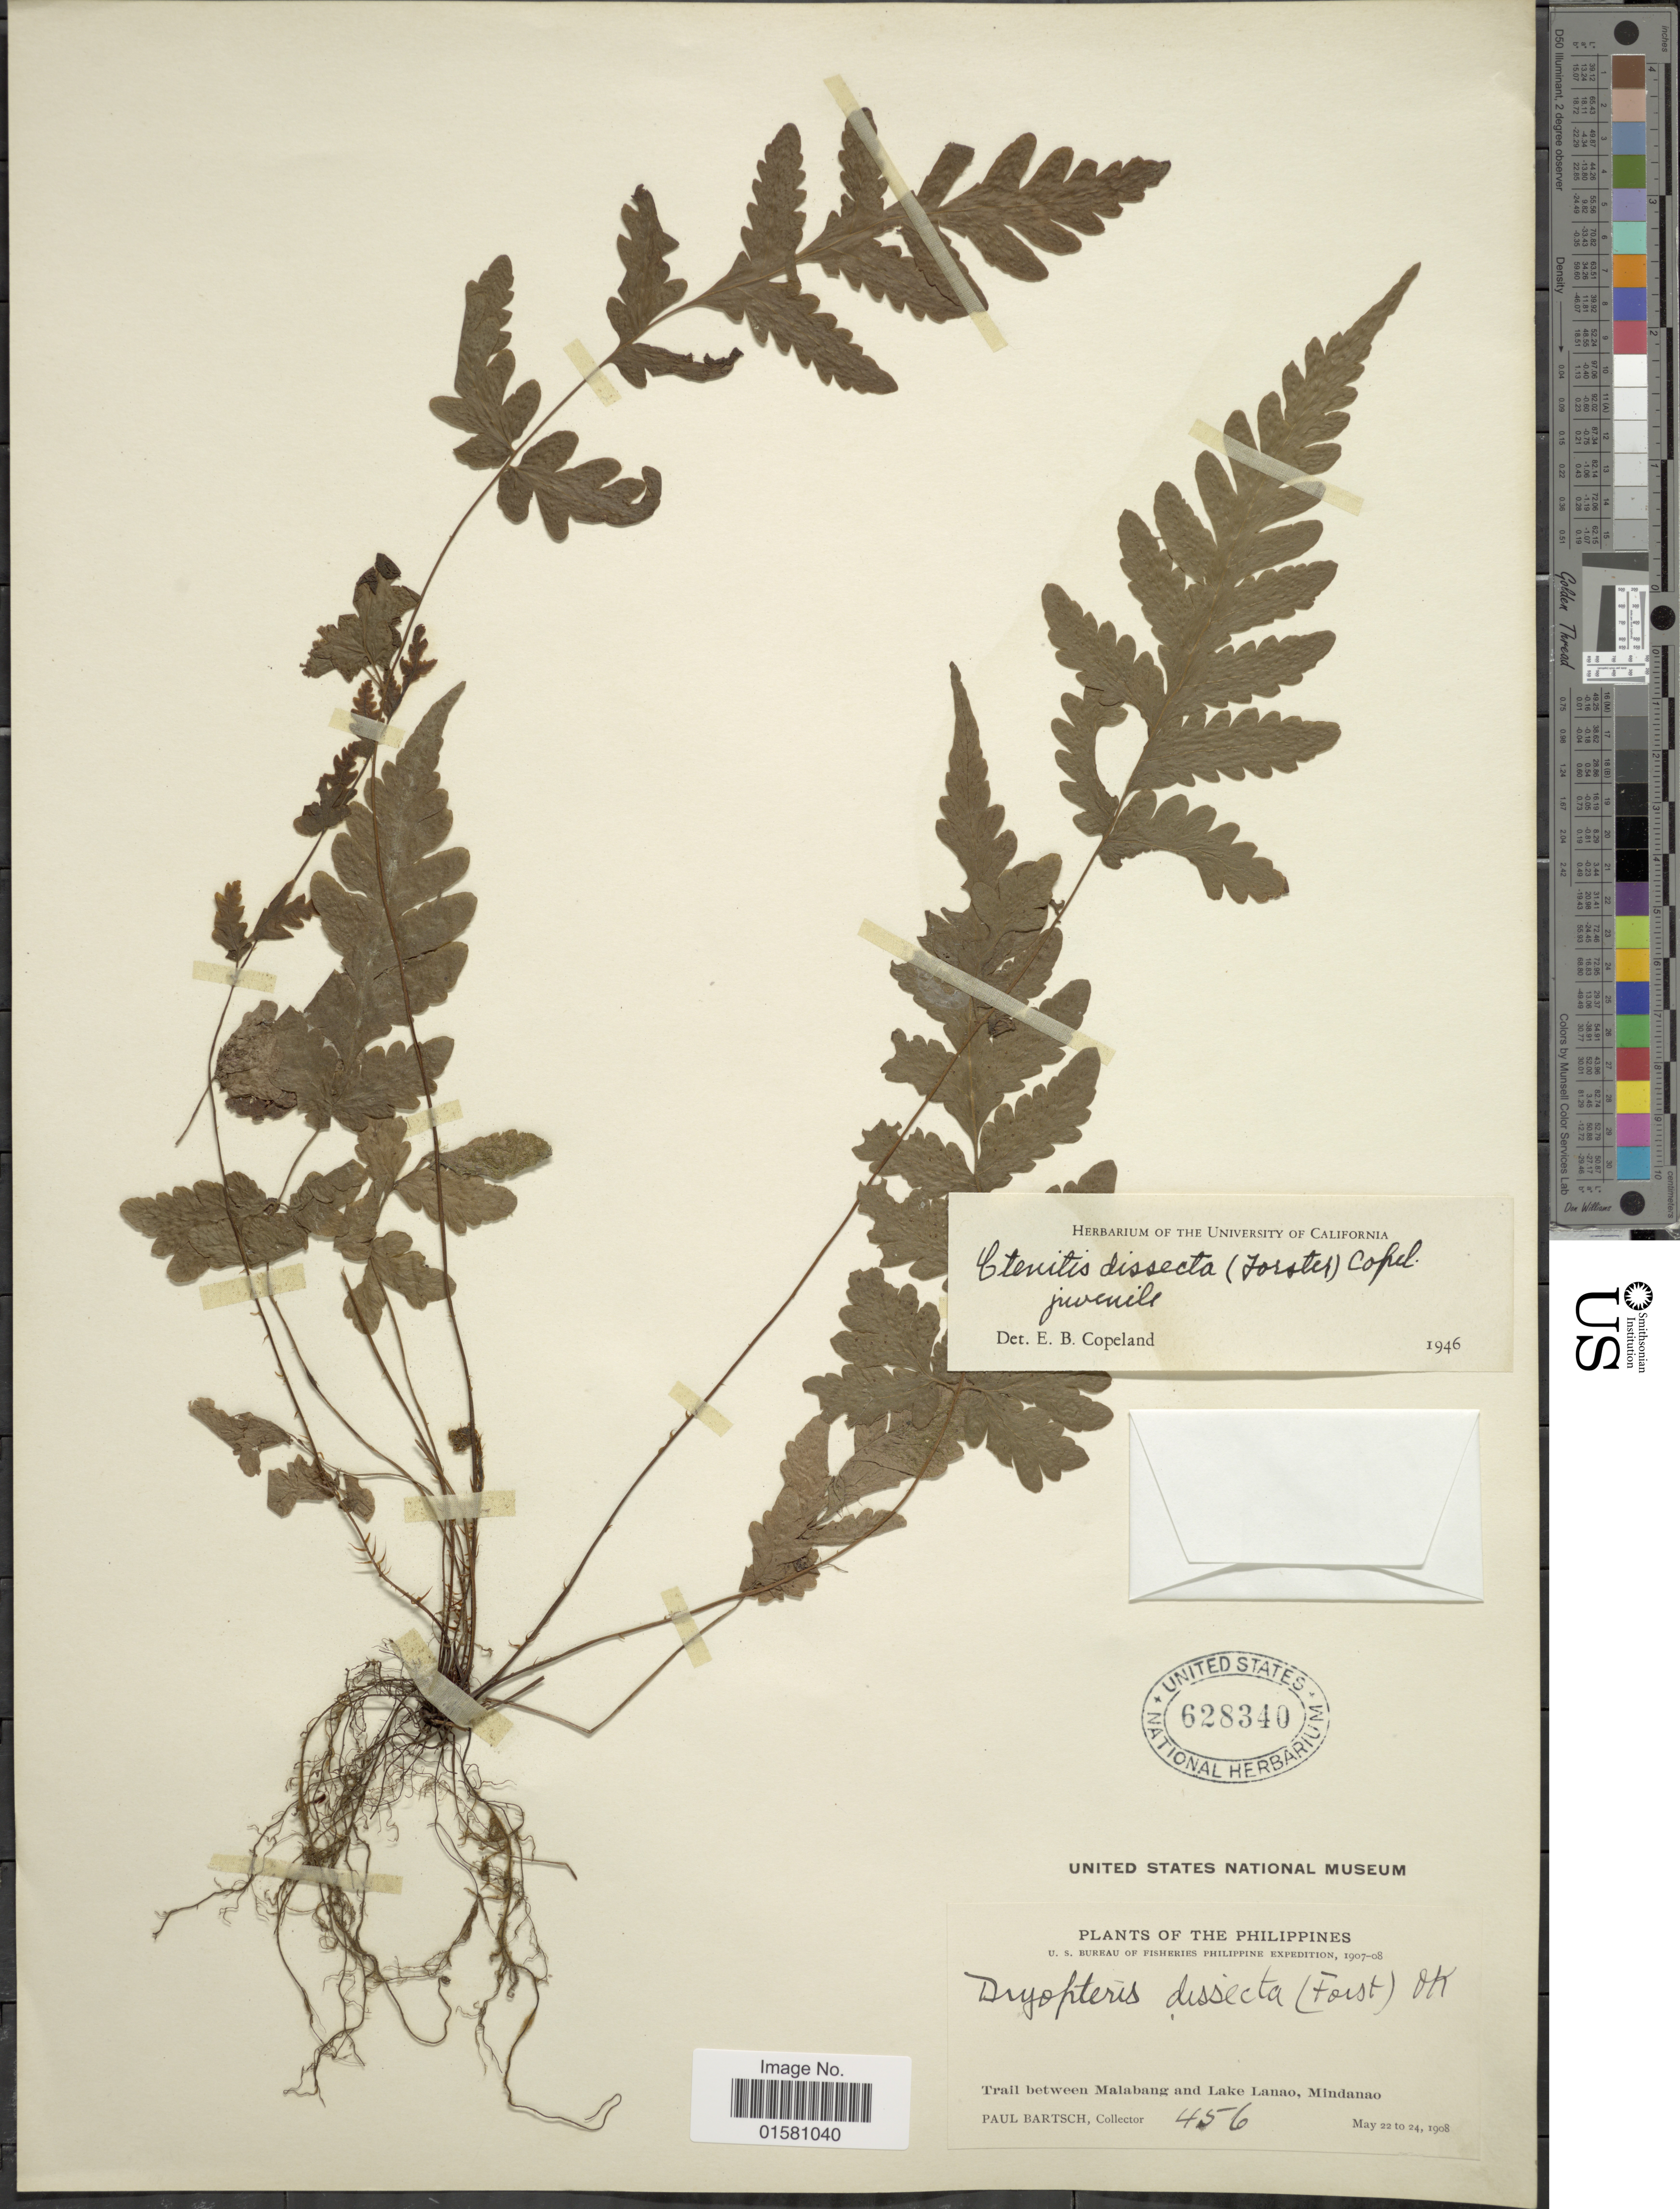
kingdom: Plantae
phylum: Tracheophyta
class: Polypodiopsida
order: Polypodiales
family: Tectariaceae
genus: Tectaria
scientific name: Tectaria dissecta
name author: (G. Forst.) Lellinger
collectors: P. Bartsch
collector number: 456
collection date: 1908-05-22/1908-05-24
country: Philippines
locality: Trail between Malabang and Lake Lanao, Mindanao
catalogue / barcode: US 628340